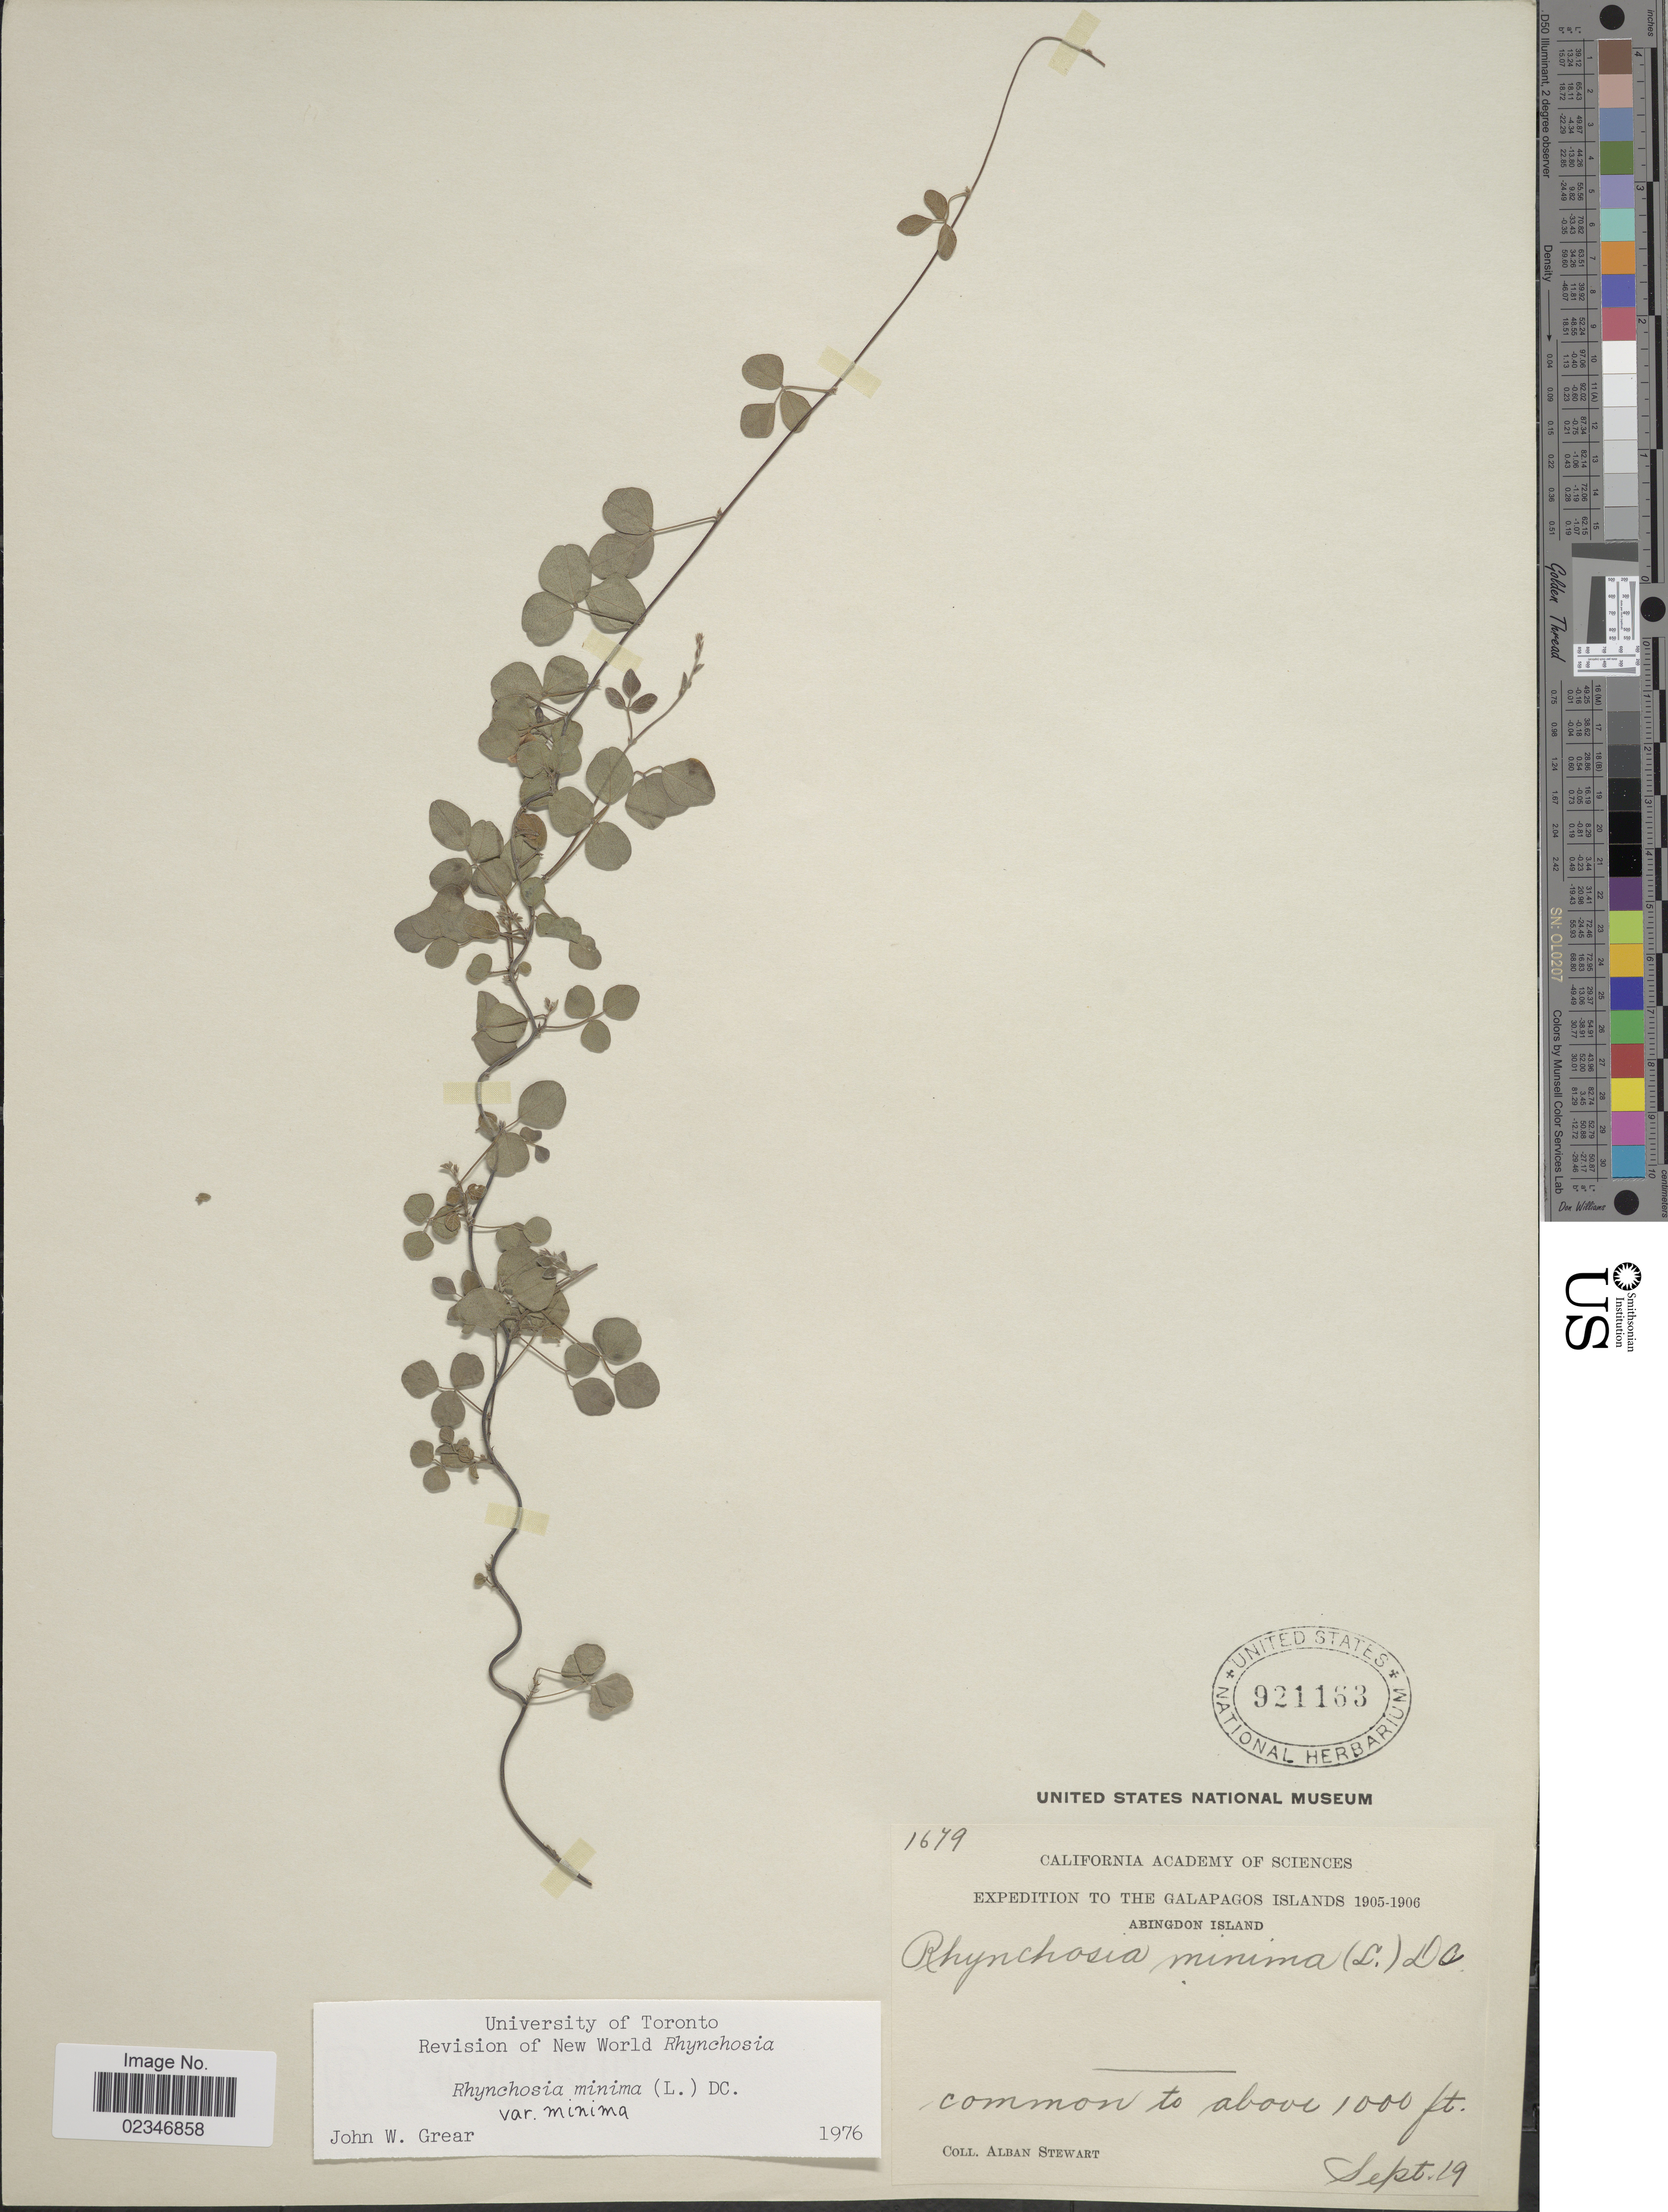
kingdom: Plantae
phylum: Tracheophyta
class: Magnoliopsida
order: Fabales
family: Fabaceae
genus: Rhynchosia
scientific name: Rhynchosia minima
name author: (L.) DC.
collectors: A. Stewart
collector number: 1679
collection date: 1905-09-19/1906-09-19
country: Ecuador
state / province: Colón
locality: The Galapagos Islands, Abingdon Island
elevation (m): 305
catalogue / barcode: US 921163